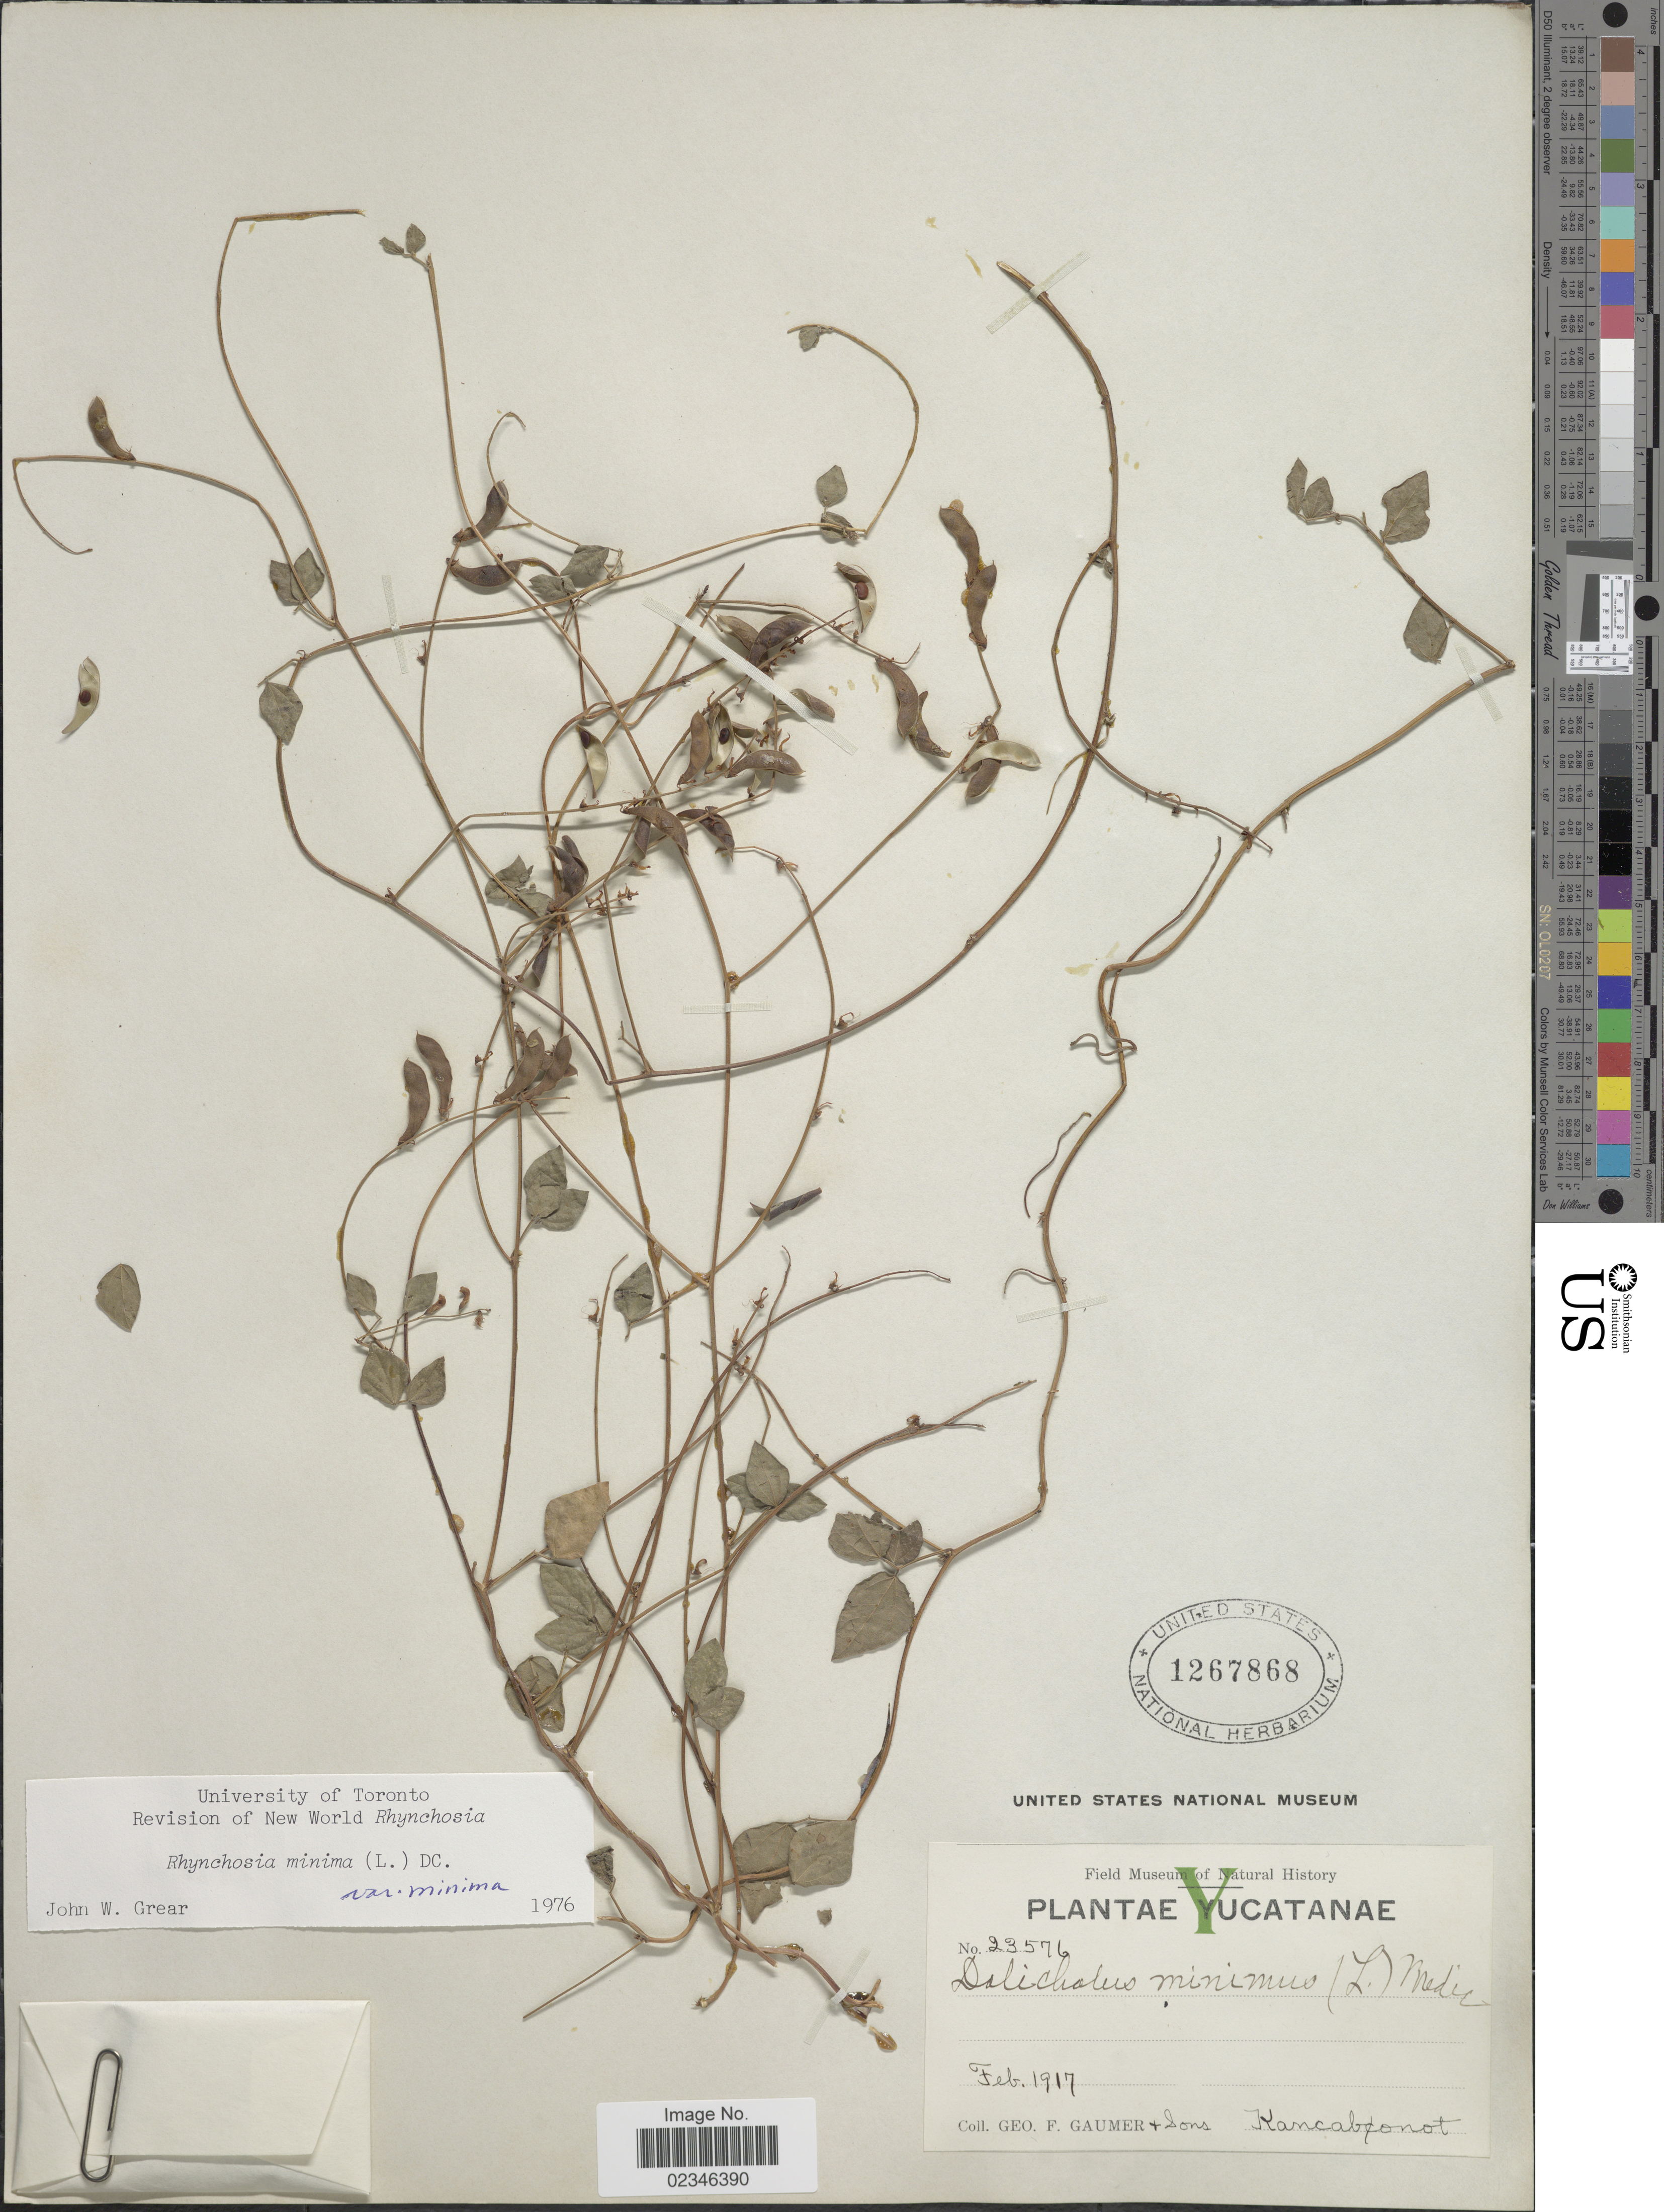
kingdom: Plantae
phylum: Tracheophyta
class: Magnoliopsida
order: Fabales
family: Fabaceae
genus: Rhynchosia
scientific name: Rhynchosia minima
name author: (L.) DC.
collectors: G. F. Gaumer & & Sons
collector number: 23576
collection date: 1917-02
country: Mexico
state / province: Yucatán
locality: Yucatanae. Kancabonot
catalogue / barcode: US 1267868